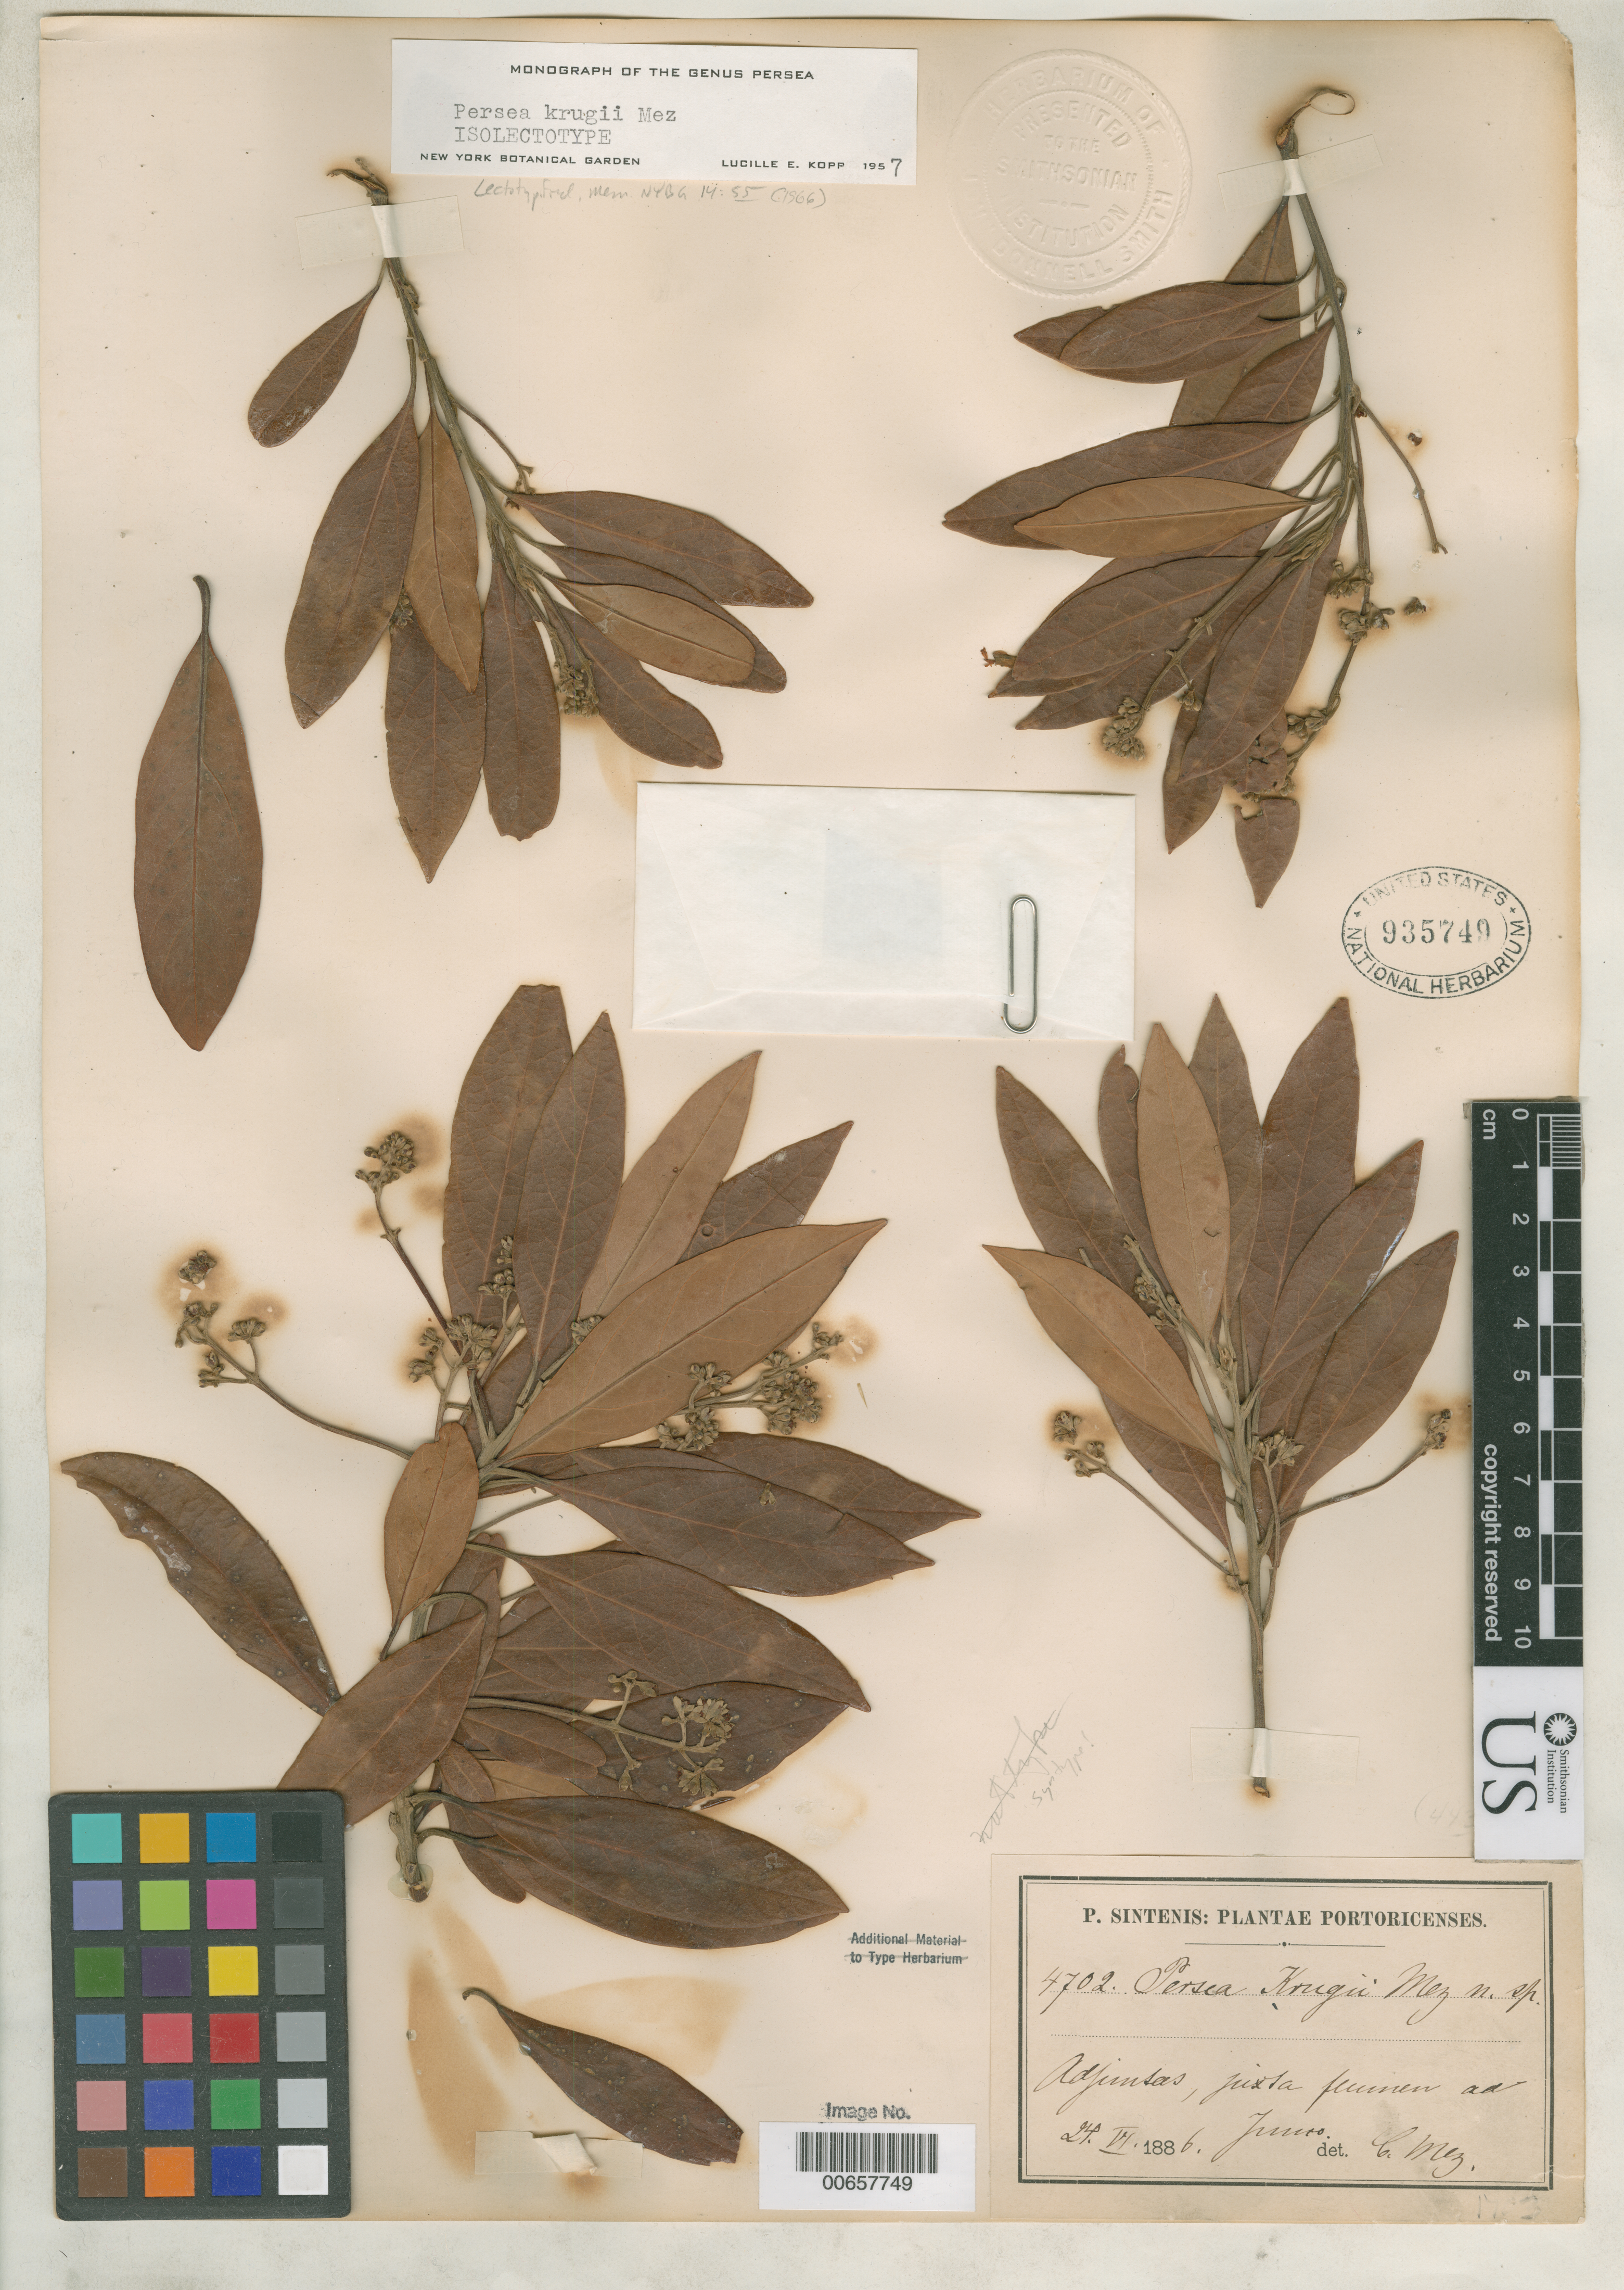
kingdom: Plantae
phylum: Tracheophyta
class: Magnoliopsida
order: Laurales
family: Lauraceae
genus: Persea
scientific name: Persea krugii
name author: Mez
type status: Isolectotype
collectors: P. Sintenis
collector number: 4702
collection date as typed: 24 Jun 1886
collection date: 1886-06-24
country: Puerto Rico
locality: Adjuntas, juxta flumen ad Junco.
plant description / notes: Specimen ex John Donnell Smith herbarium.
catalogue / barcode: US 935749